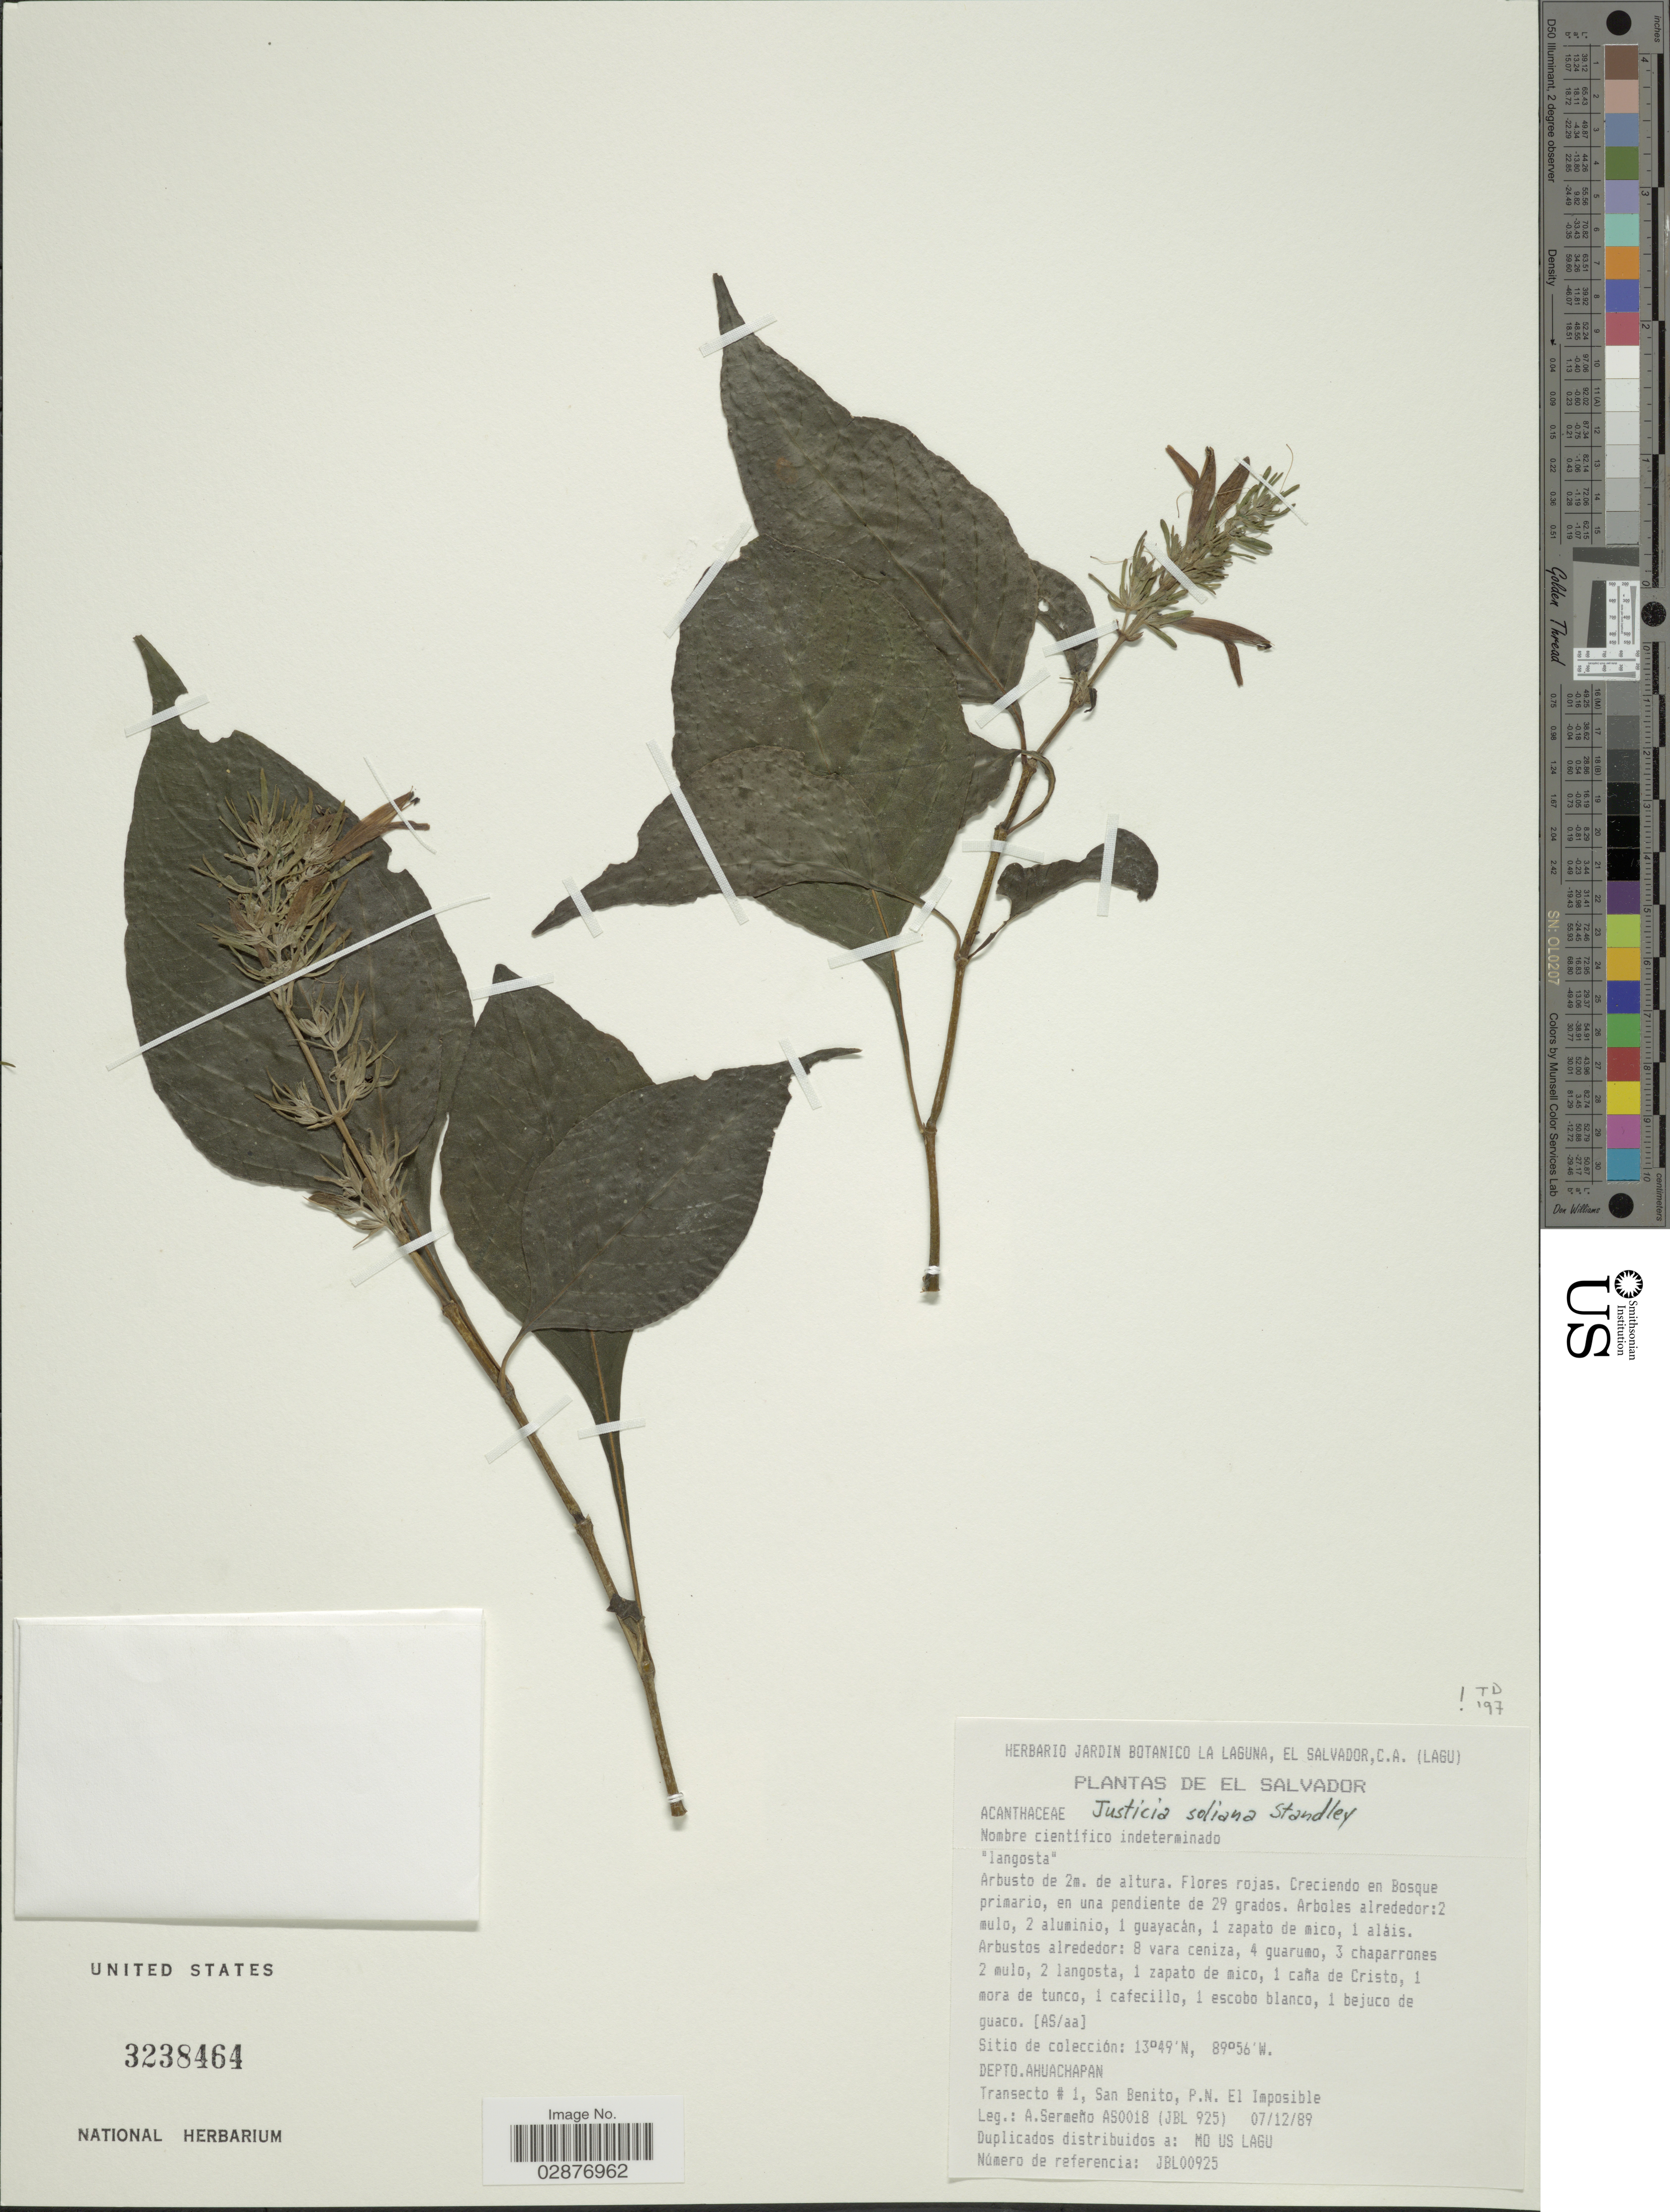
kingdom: Plantae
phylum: Tracheophyta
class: Magnoliopsida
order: Lamiales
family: Acanthaceae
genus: Justicia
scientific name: Justicia soliana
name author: Standl.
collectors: A. Sermeno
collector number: AS0018 (JBL 925)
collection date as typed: Transcribed d/m/y: 7/12/89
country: El Salvador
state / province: Ahuachapan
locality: Depto. Ahuachapan. Transecto # 1, San Benito, P.N. El Imposible.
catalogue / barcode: US 3238464